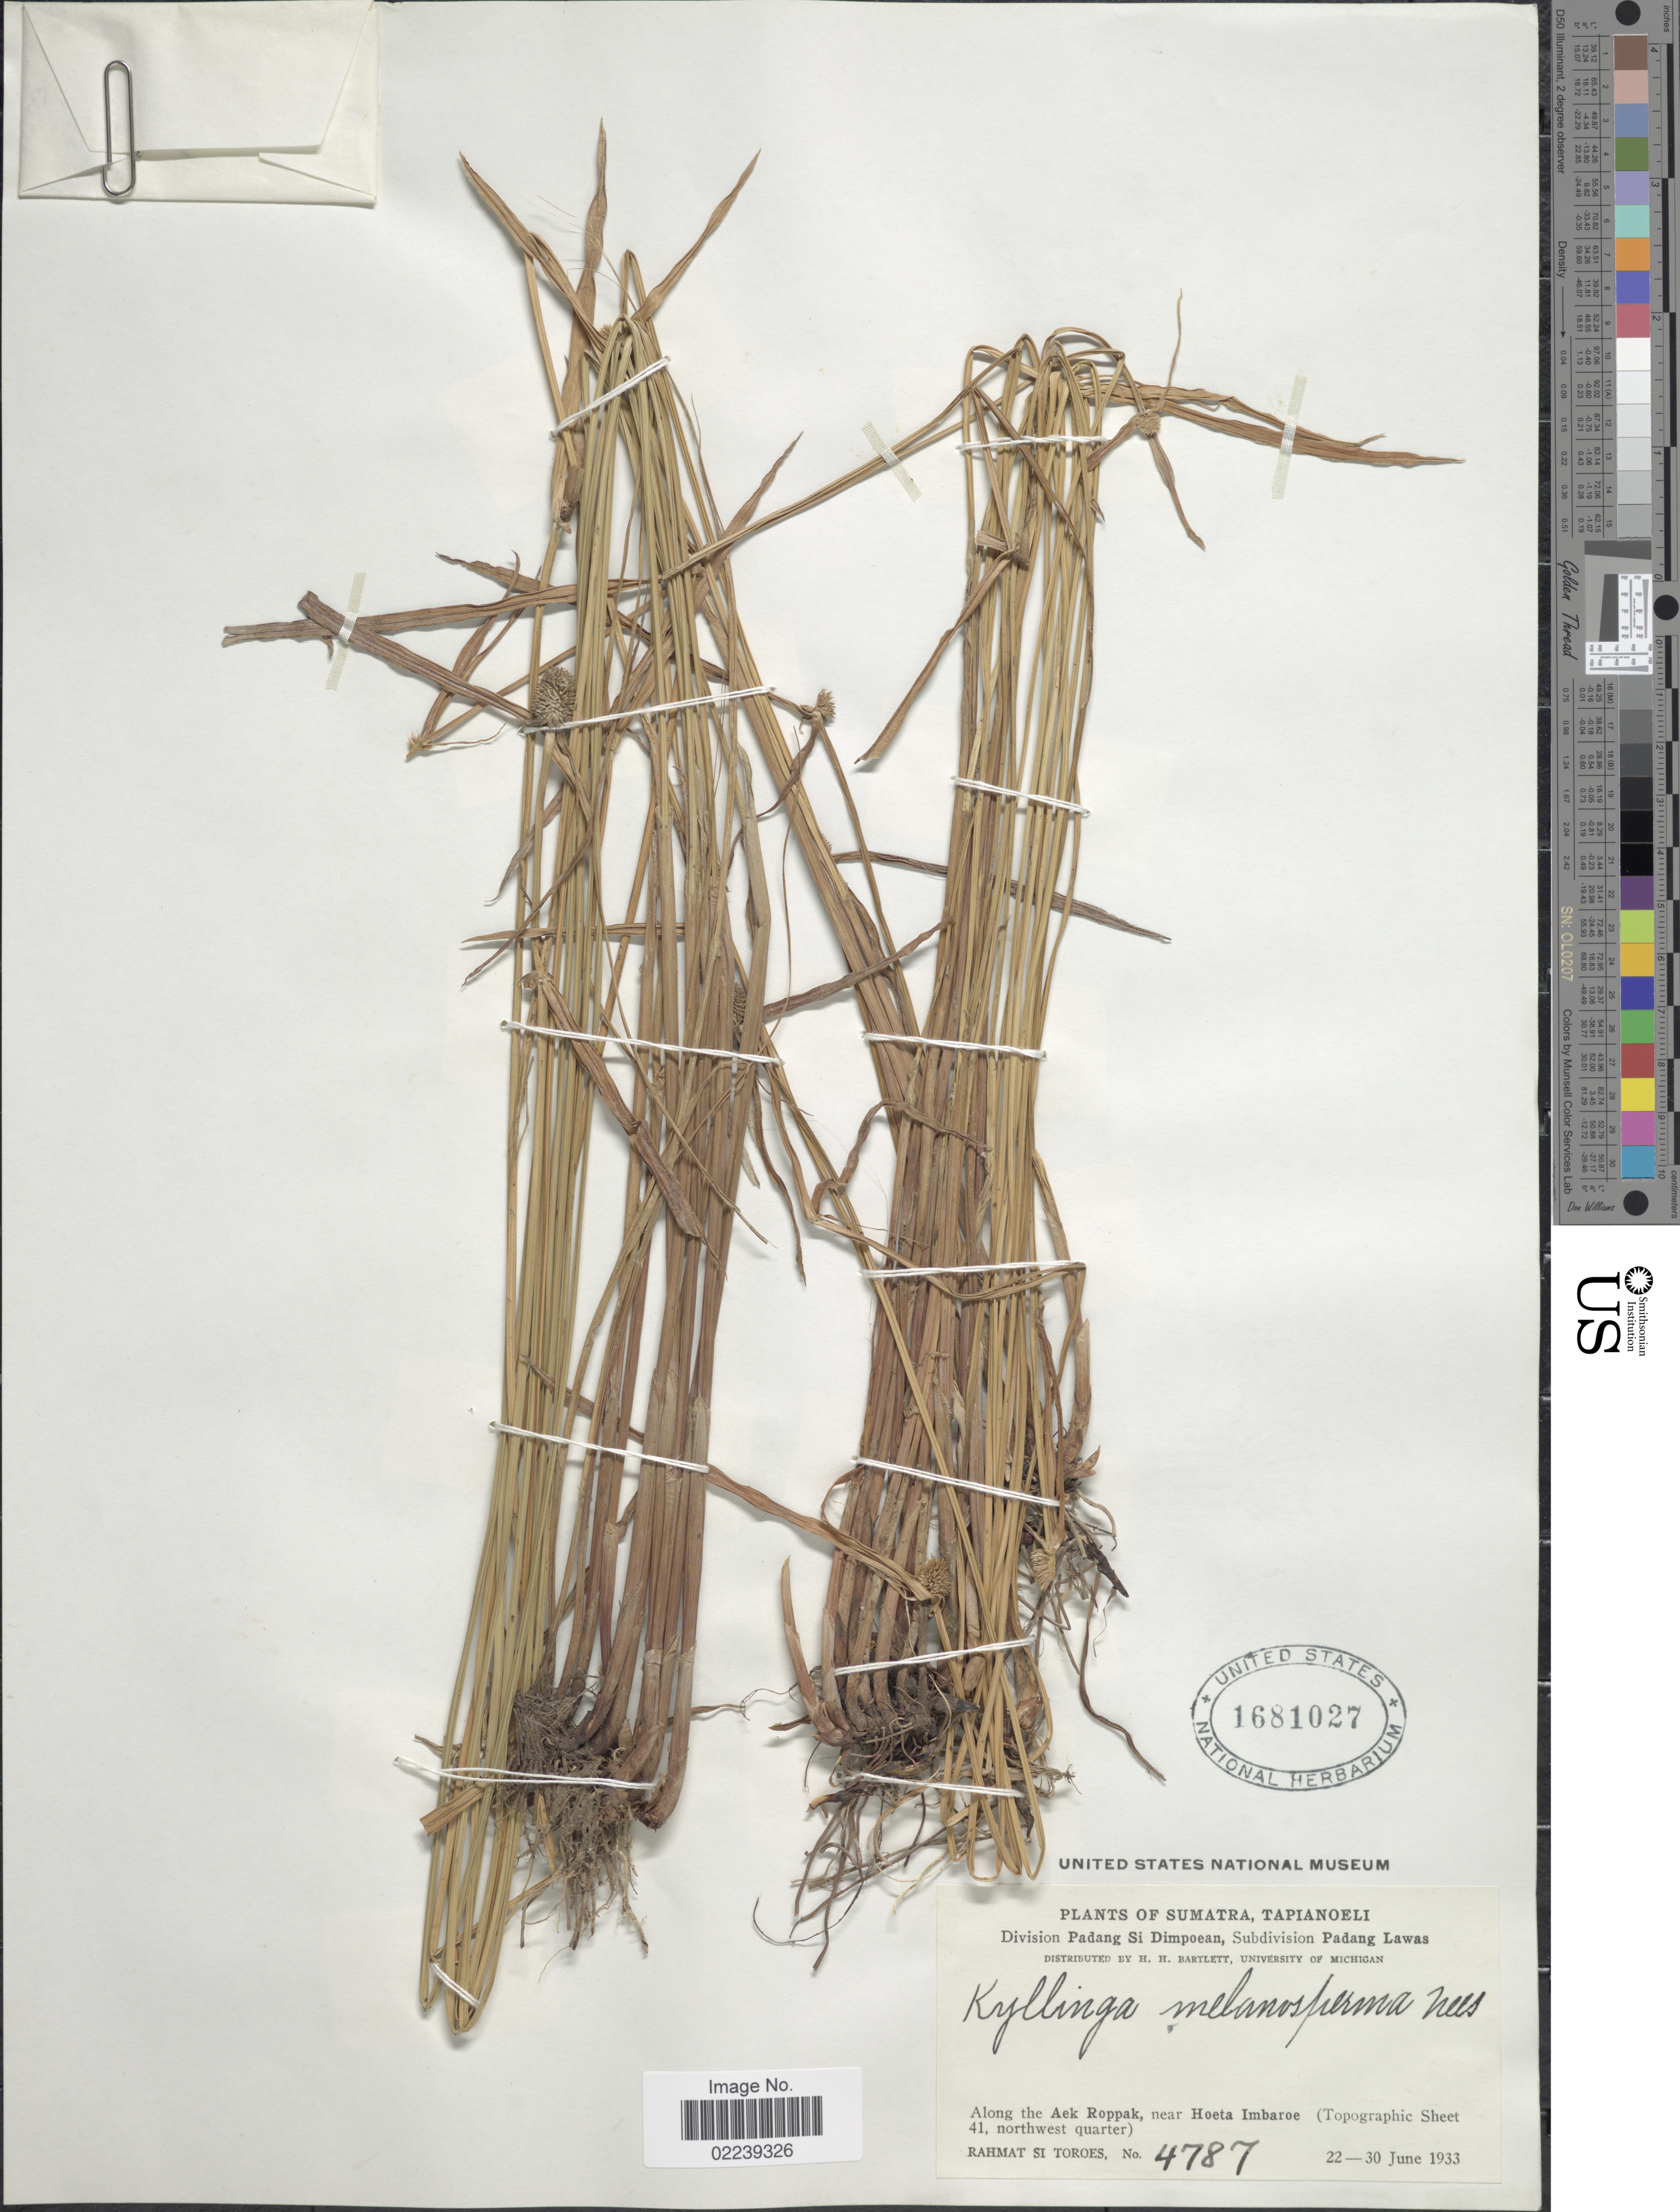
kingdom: Plantae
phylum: Tracheophyta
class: Liliopsida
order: Poales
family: Cyperaceae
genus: Cyperus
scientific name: Cyperus melanospermus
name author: (Nees) Valck. Sur.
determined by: Strong, M. T., (US), Smithsonian Institution - National Museum of Natural History (UNITED STATES)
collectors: Rahmat Si Boeea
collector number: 4787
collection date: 1933-06-22/1933-06-30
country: Indonesia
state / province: Sumatra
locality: Tapianoeli, Division Padang Si Dimpoean, Subdivision Padang Lawas, Along the Aek Roppak, near Hoeta Imbaroe (Topographic Sheet 41, northwest quarter)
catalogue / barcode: US 1681027